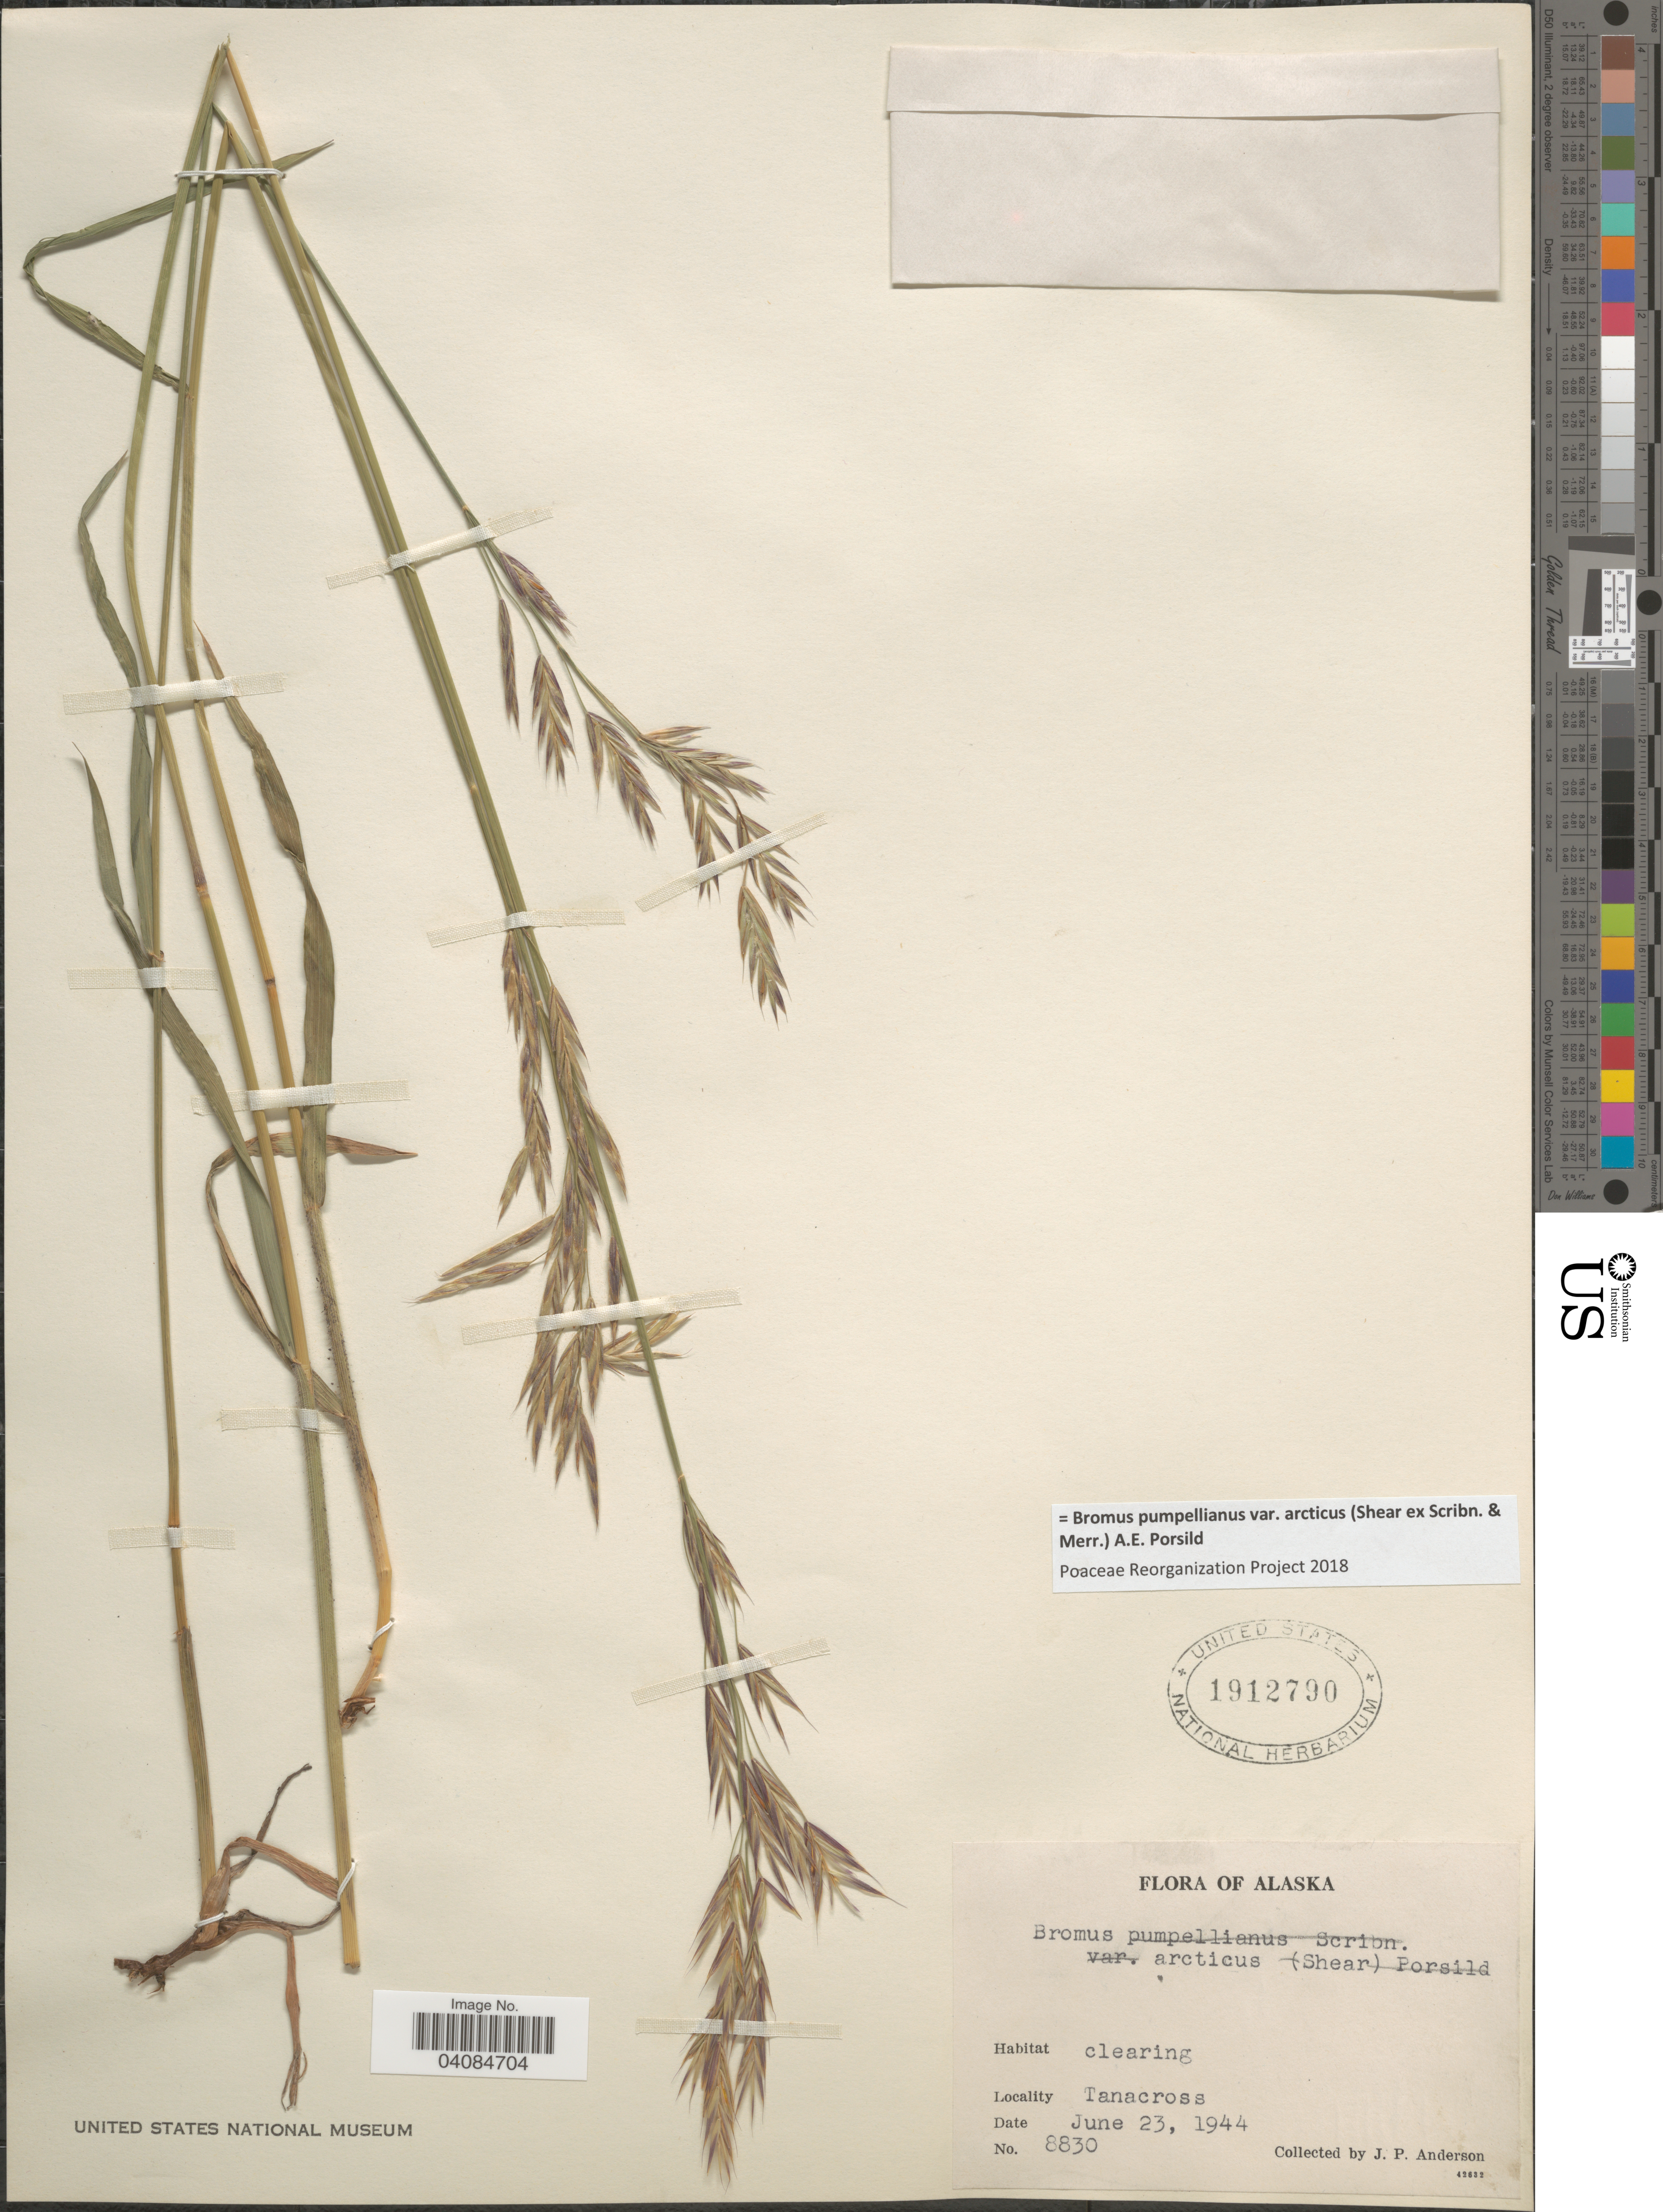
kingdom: Plantae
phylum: Tracheophyta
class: Liliopsida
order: Poales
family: Poaceae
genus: Bromus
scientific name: Bromus pumpellianus var. arcticus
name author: (Shear ex Scribn. & Merr.) A.E. Porsild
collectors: J. P. Anderson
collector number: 8830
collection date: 1944-06-23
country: United States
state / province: Alaska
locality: Tanacross.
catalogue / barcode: US 1912790